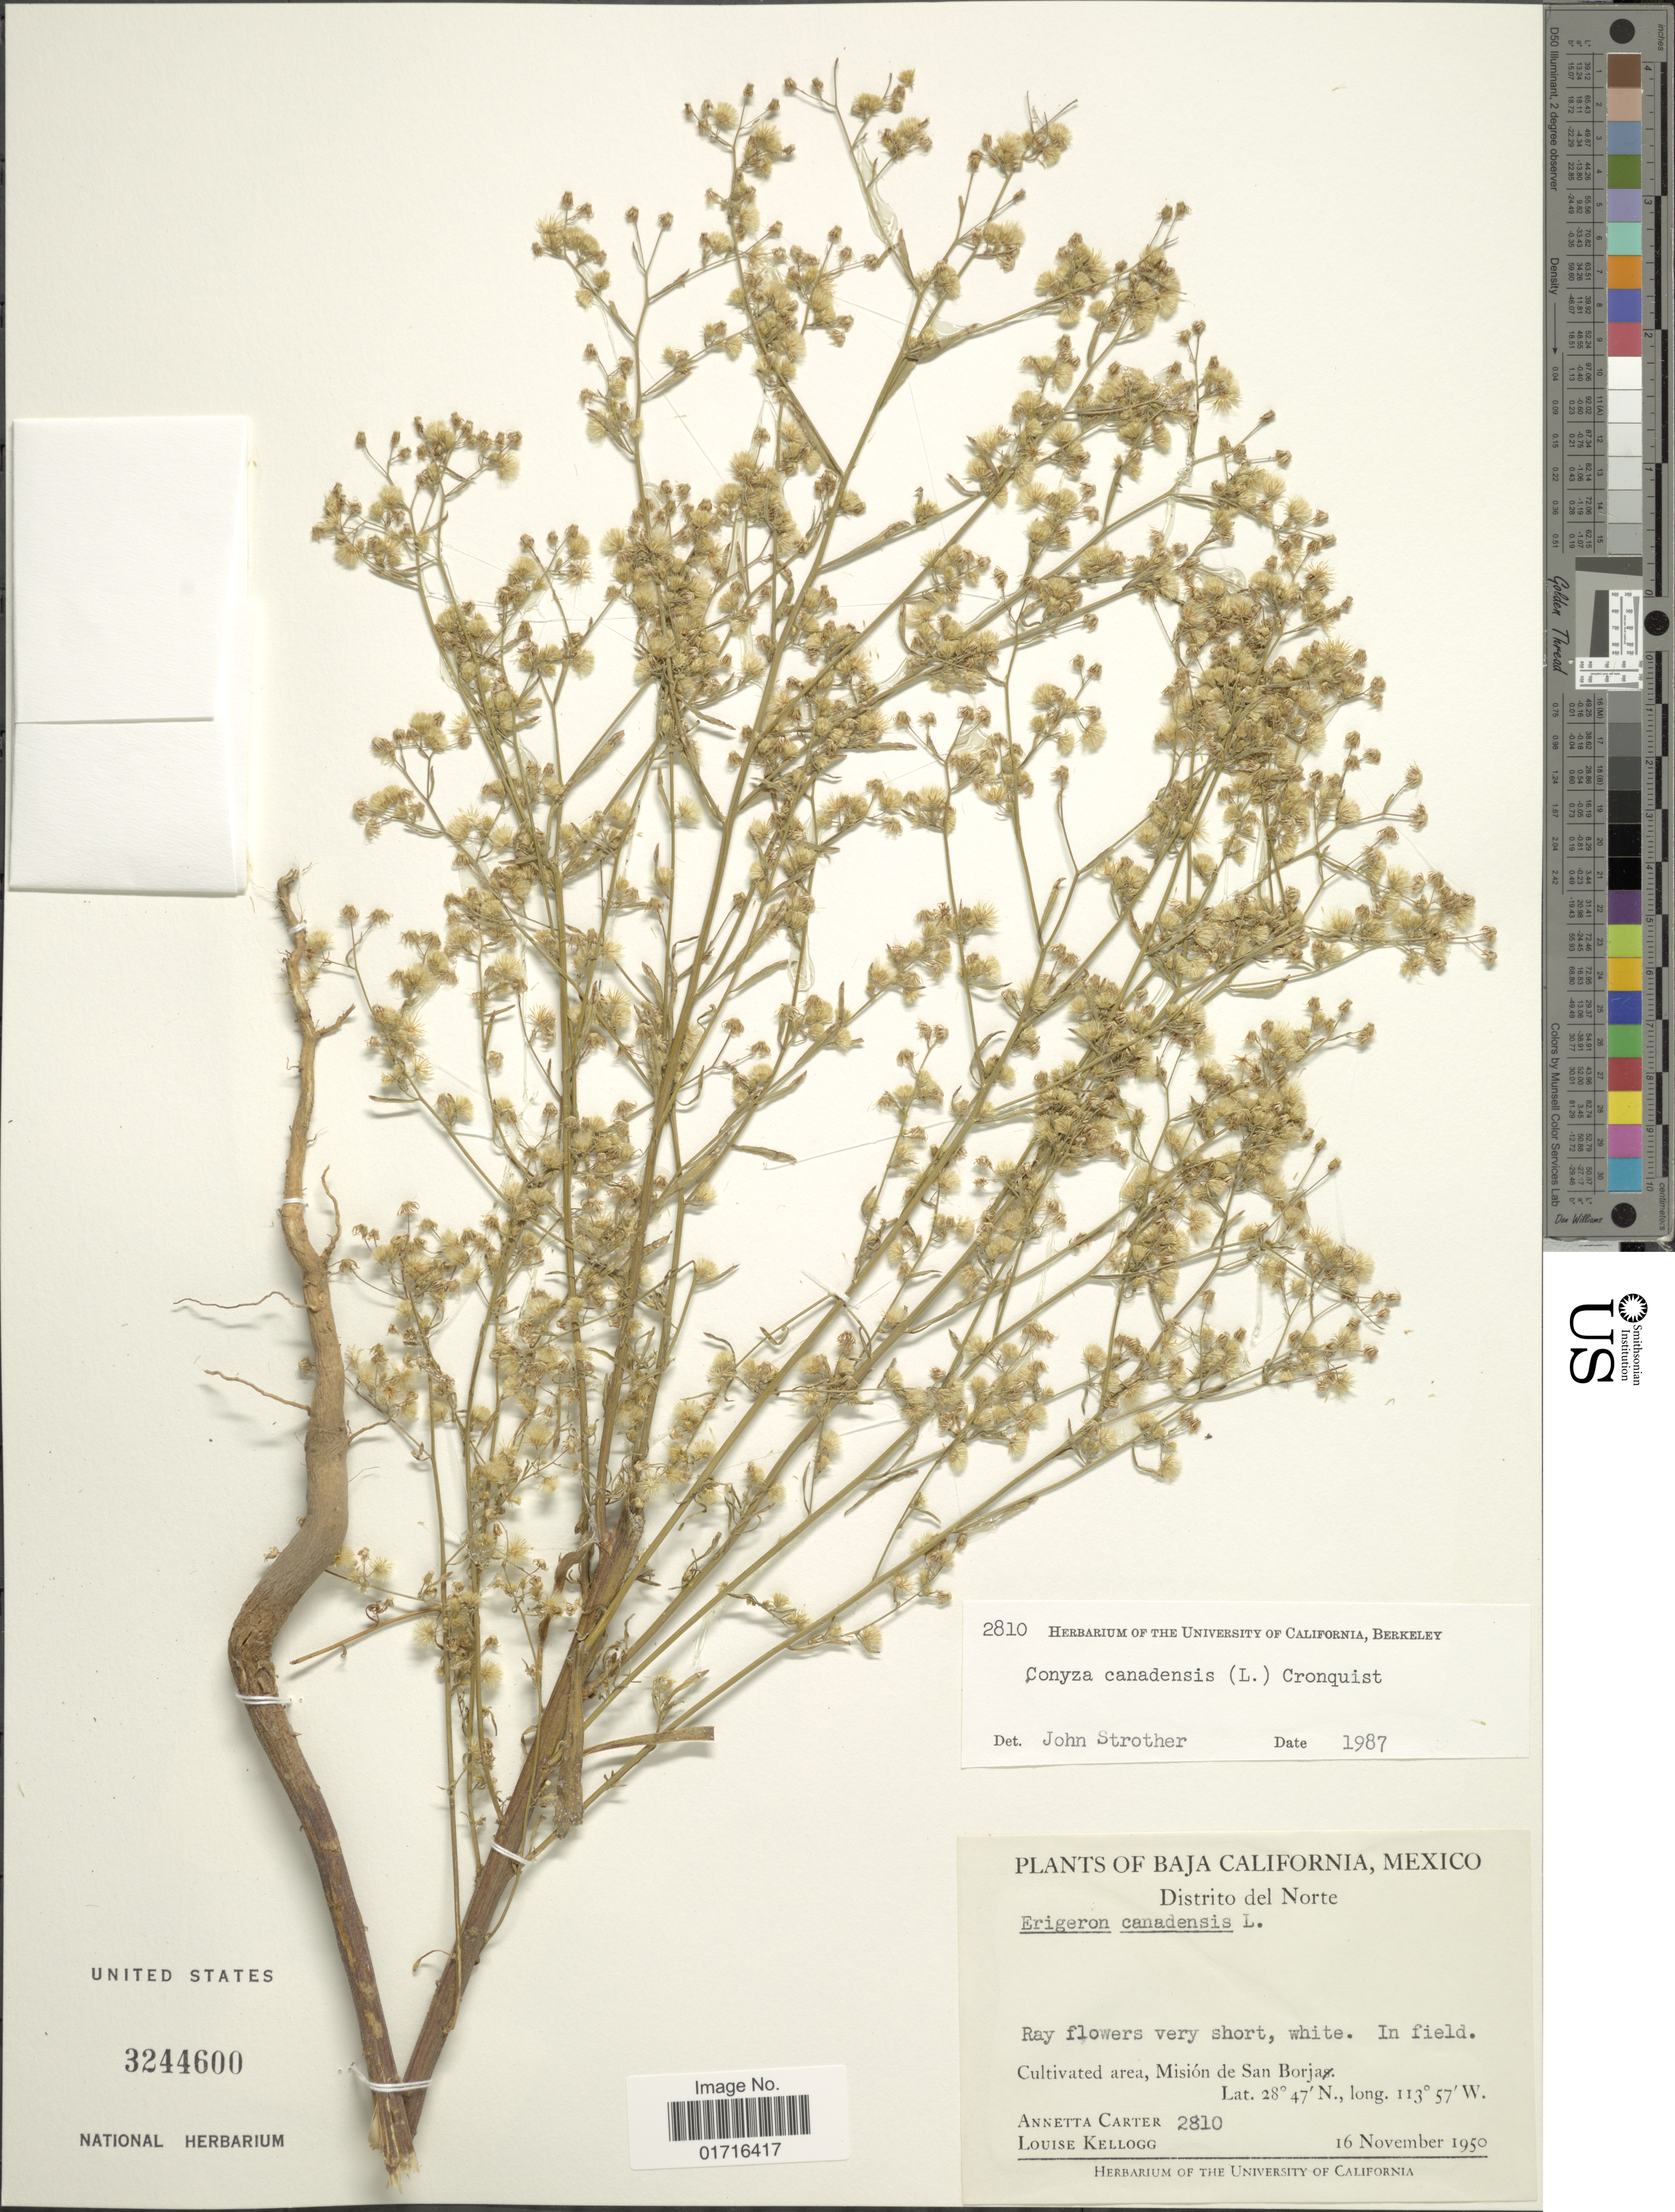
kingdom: Plantae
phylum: Tracheophyta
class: Magnoliopsida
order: Asterales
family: Asteraceae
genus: Conyza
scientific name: Conyza canadensis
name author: (L.) Cronq.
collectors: A. Carter & L. Kellogg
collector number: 2810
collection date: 1950-11-16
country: Mexico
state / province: Baja California Sur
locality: Distrito del Norte, Mision de San Borja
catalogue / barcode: US 3244600